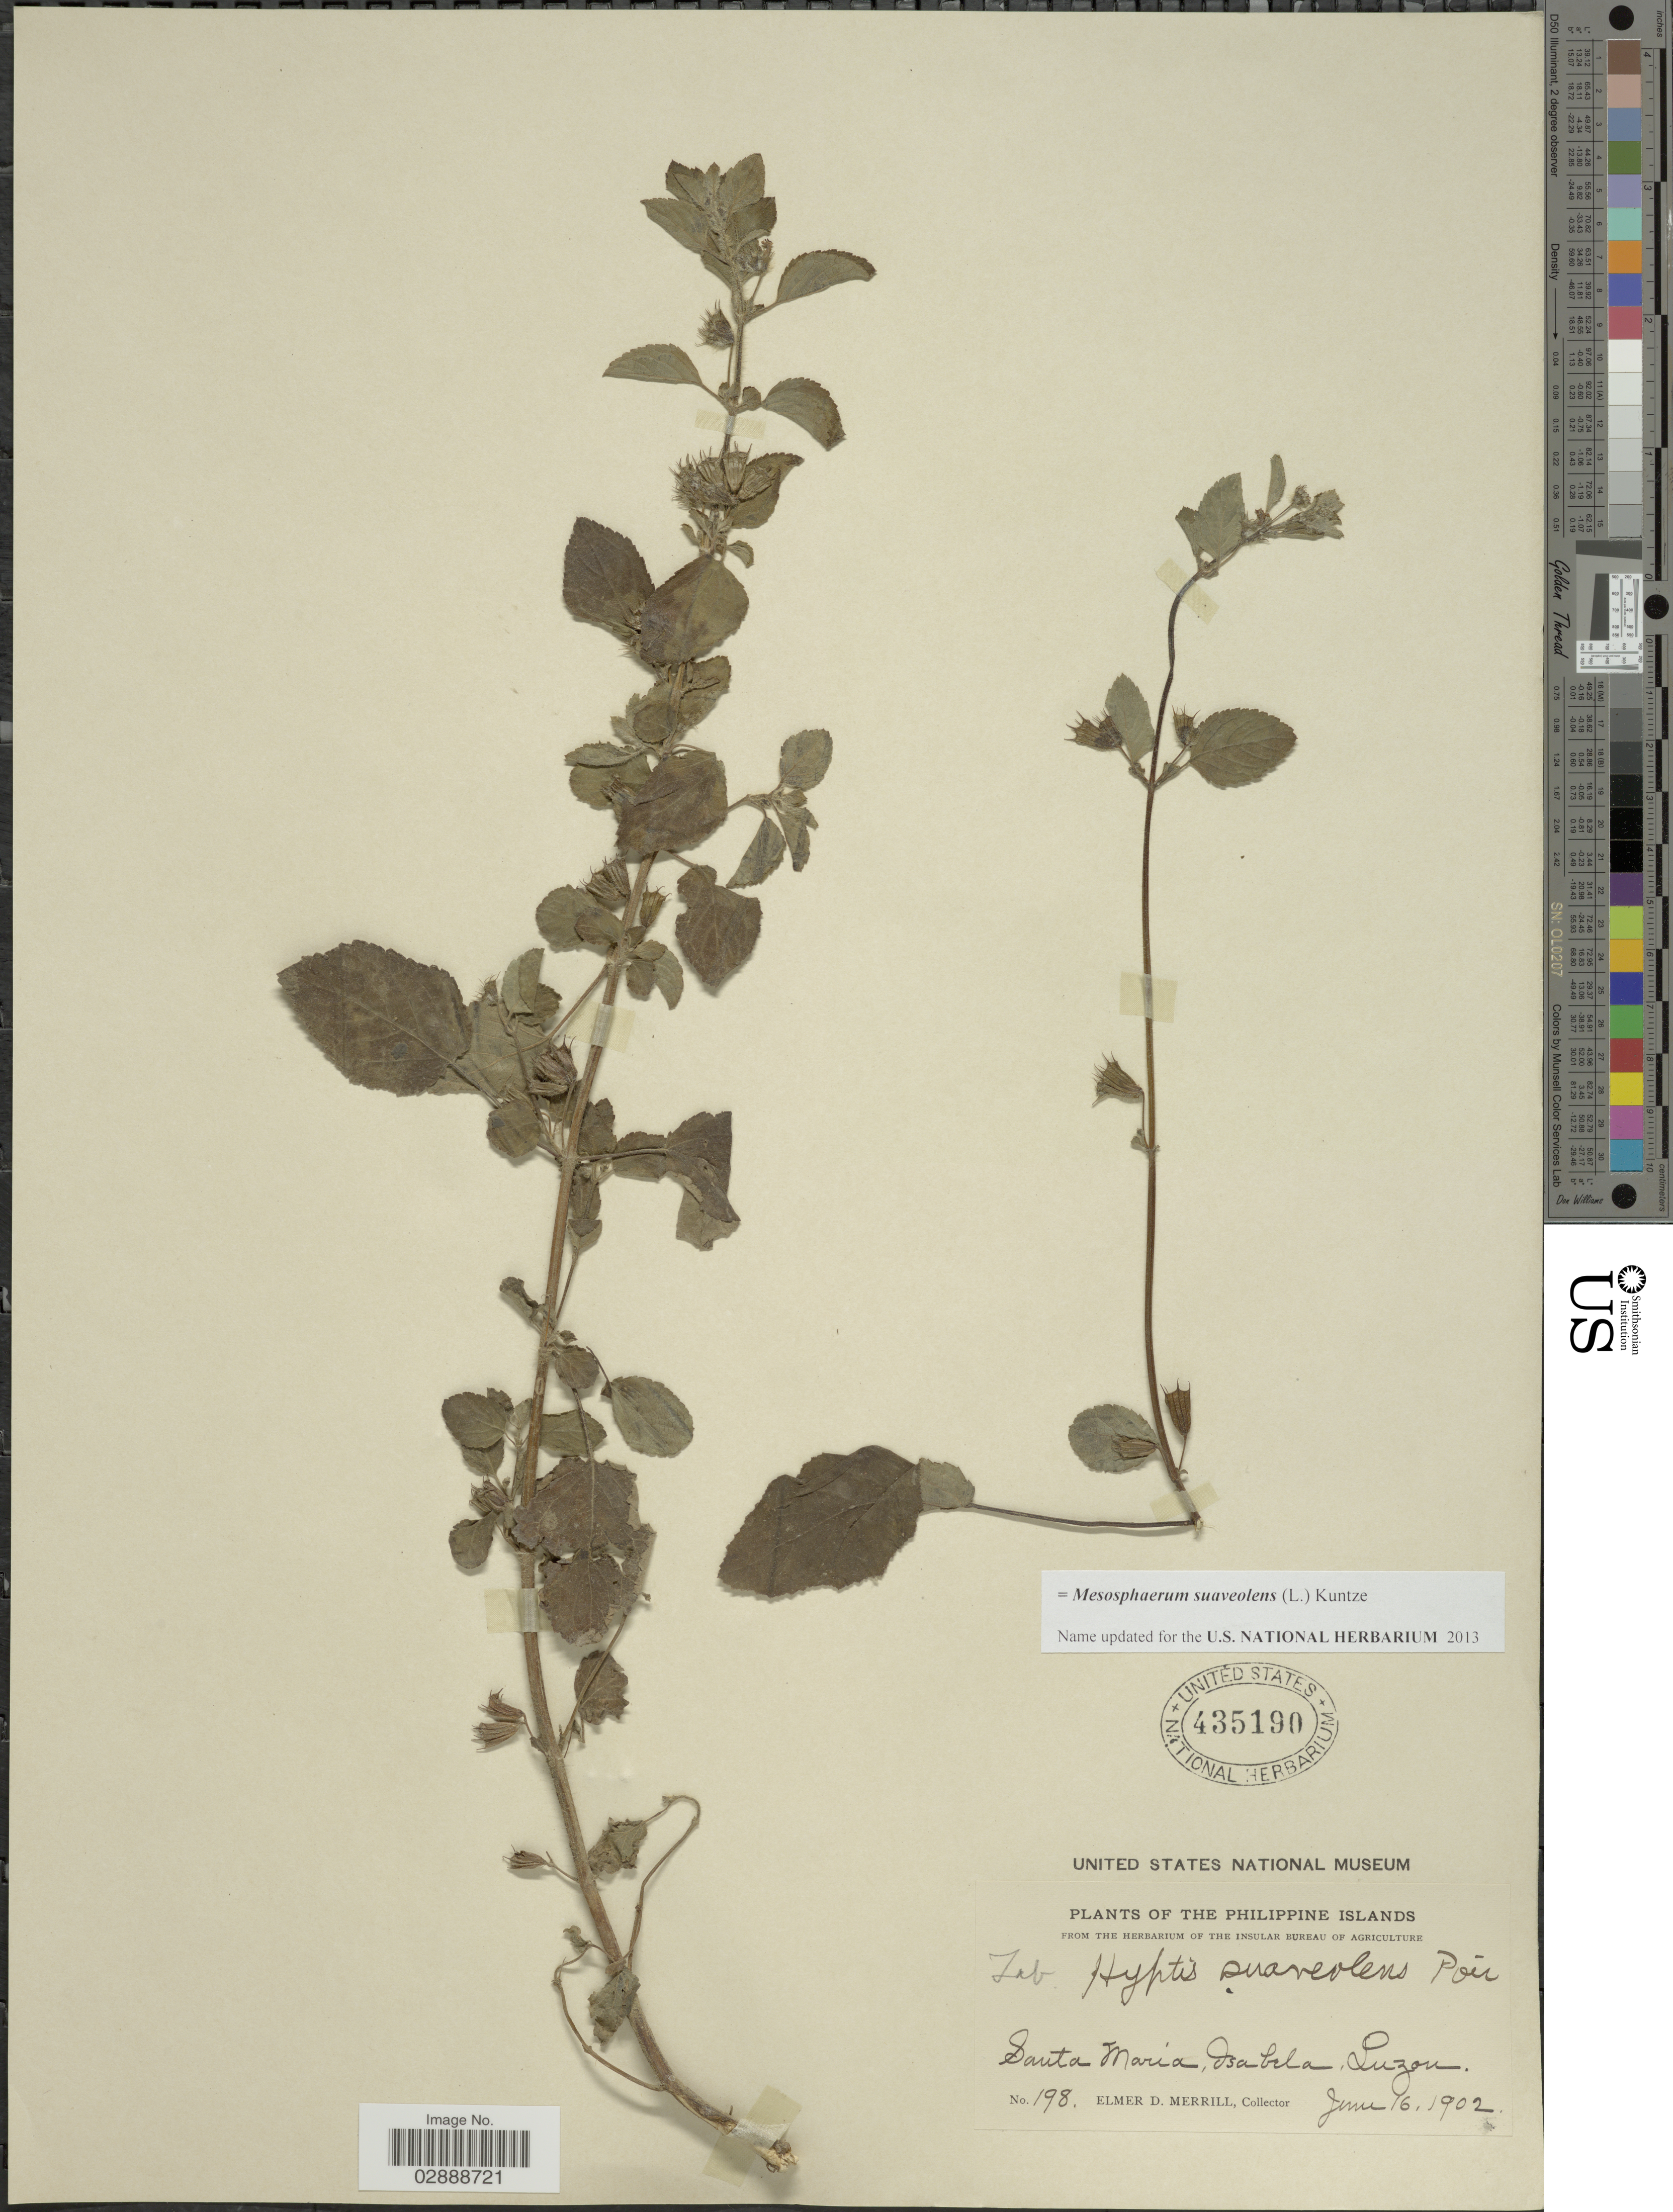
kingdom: Plantae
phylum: Tracheophyta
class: Magnoliopsida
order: Lamiales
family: Lamiaceae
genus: Mesosphaerum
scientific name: Mesosphaerum suaveolens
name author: (L.) Kuntze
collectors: E. D. Merrill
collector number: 198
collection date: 1902-06-16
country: Philippines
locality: Santa Maria, Isabela, Luzon.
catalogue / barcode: US 435190